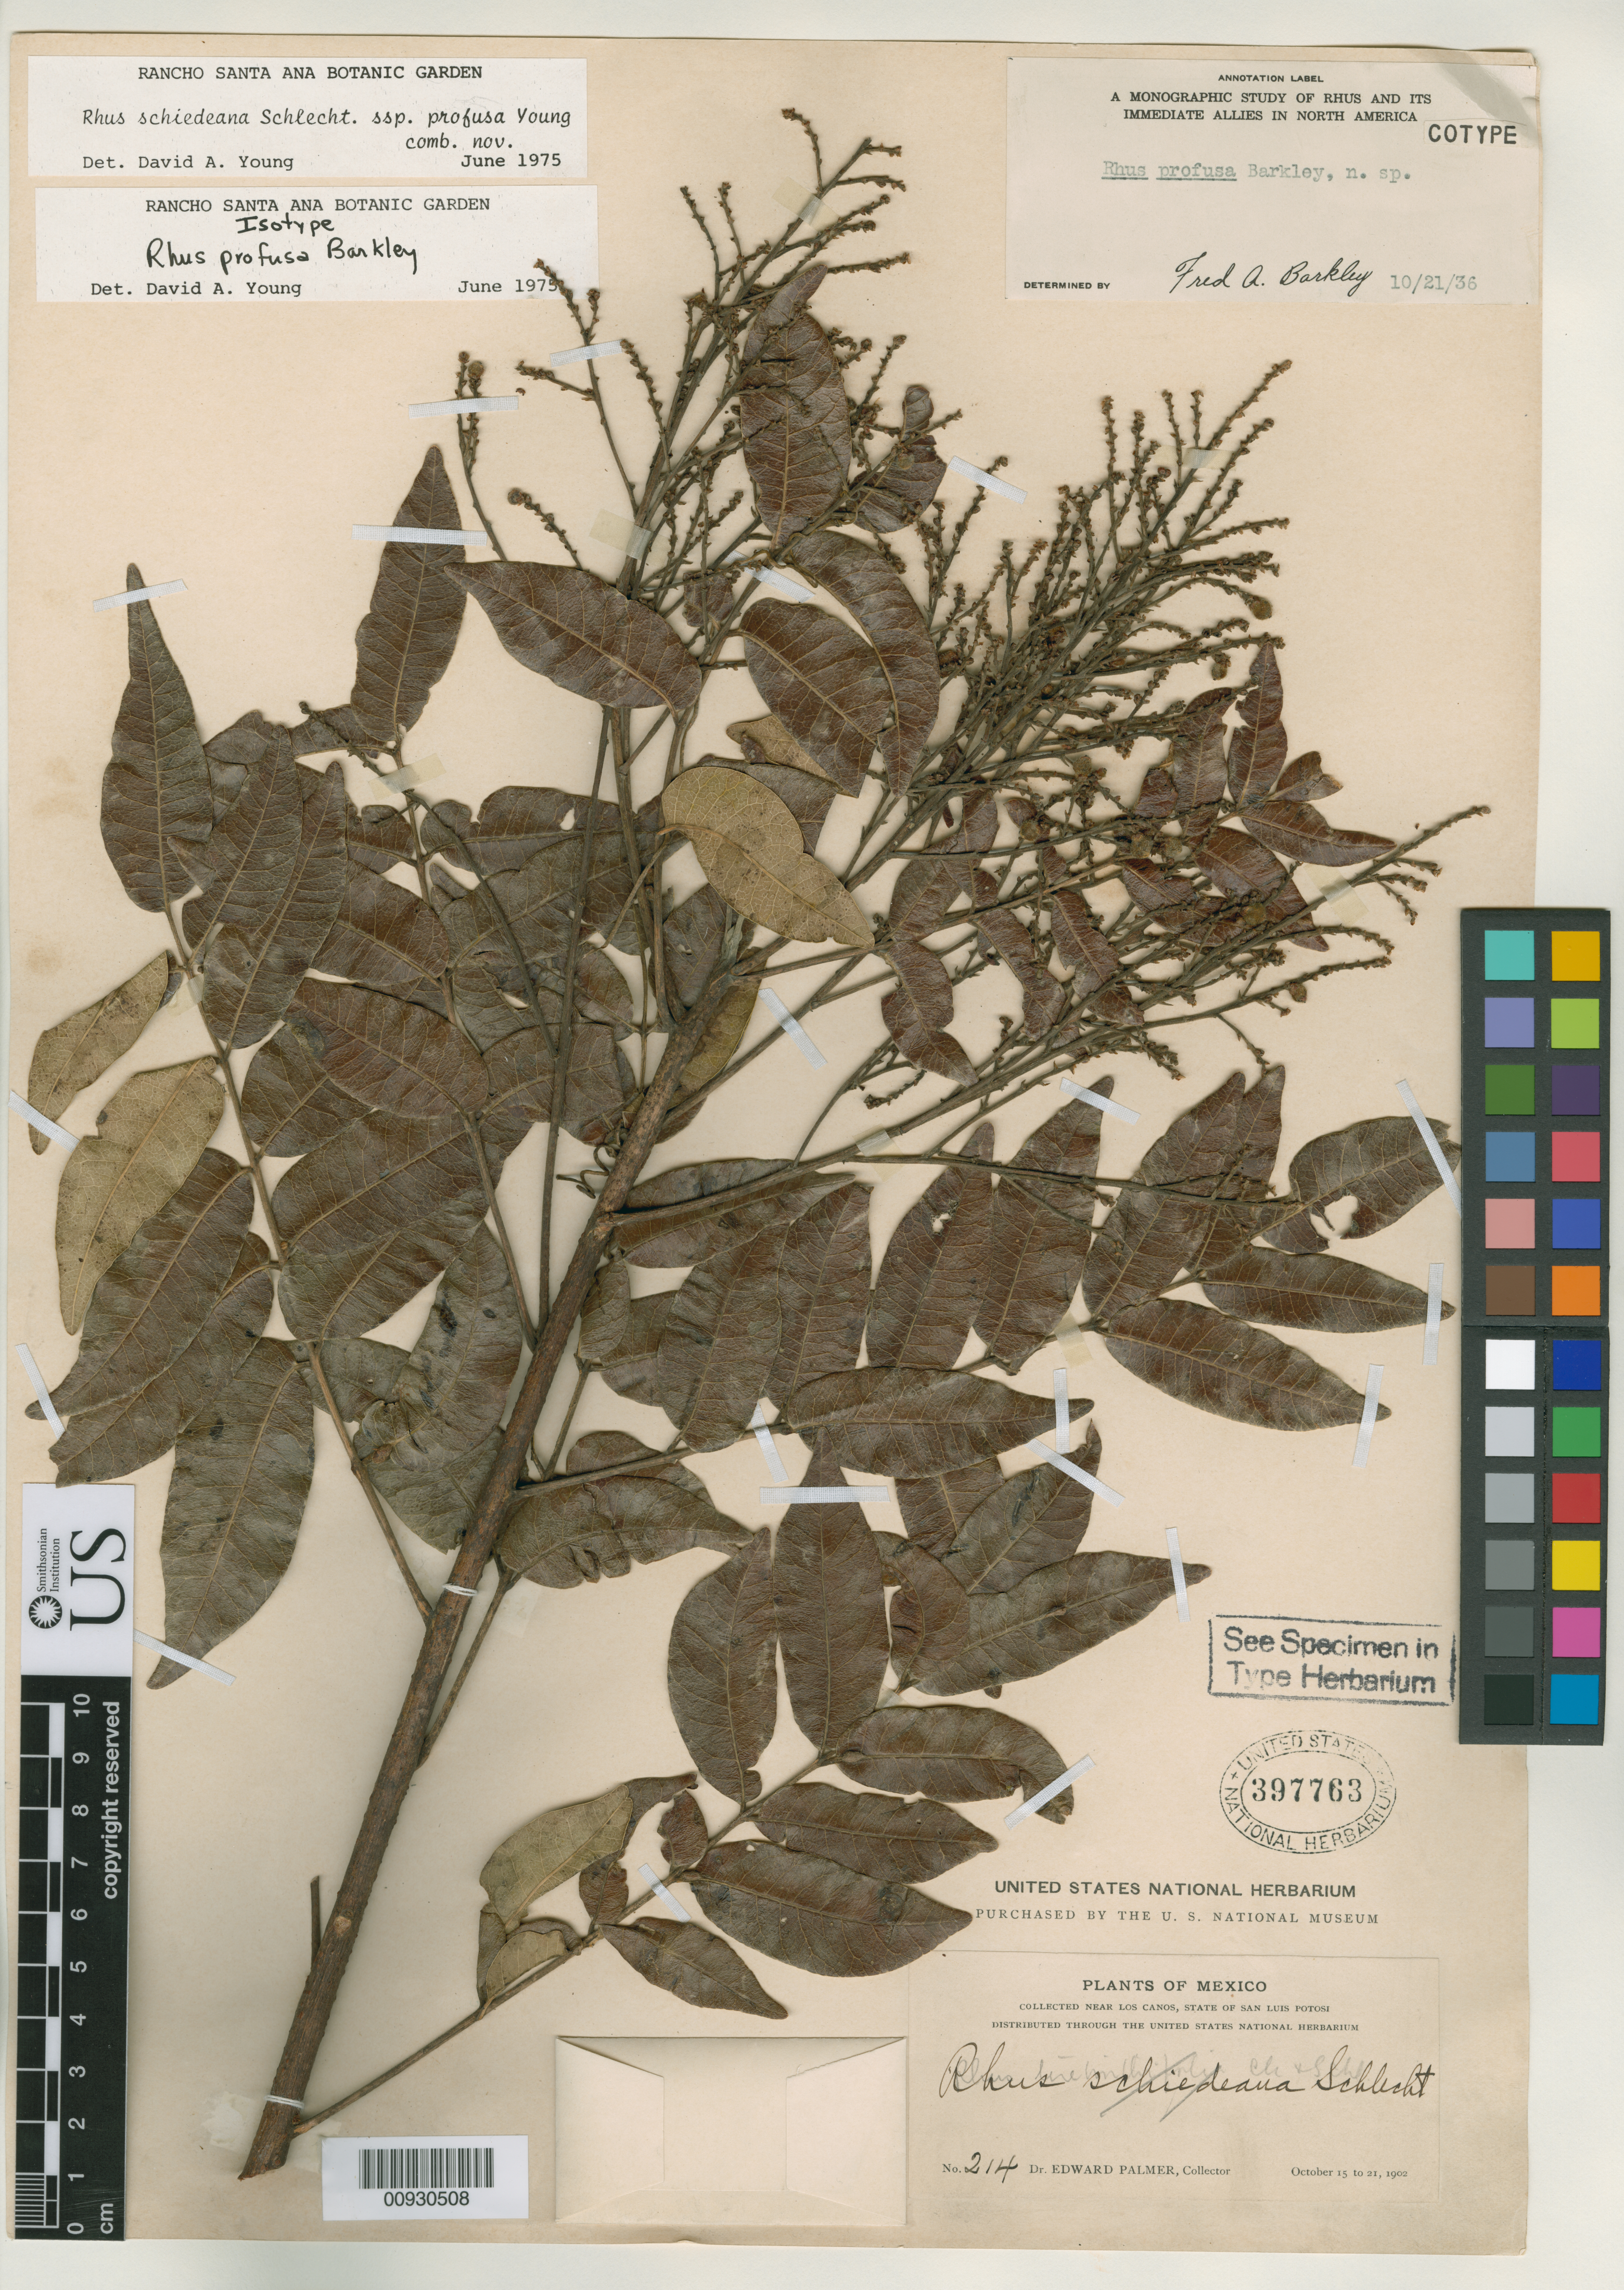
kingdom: Plantae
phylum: Tracheophyta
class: Magnoliopsida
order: Sapindales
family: Anacardiaceae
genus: Rhus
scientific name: Rhus profusa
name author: F.A. Barkley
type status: Isotype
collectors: E. Palmer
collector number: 214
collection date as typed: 15 Oct 1904 to 21 Oct 1904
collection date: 1904-10-15/1904-10-21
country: Mexico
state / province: San Luis Potosí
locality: Near Las Canos.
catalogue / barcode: US 397763